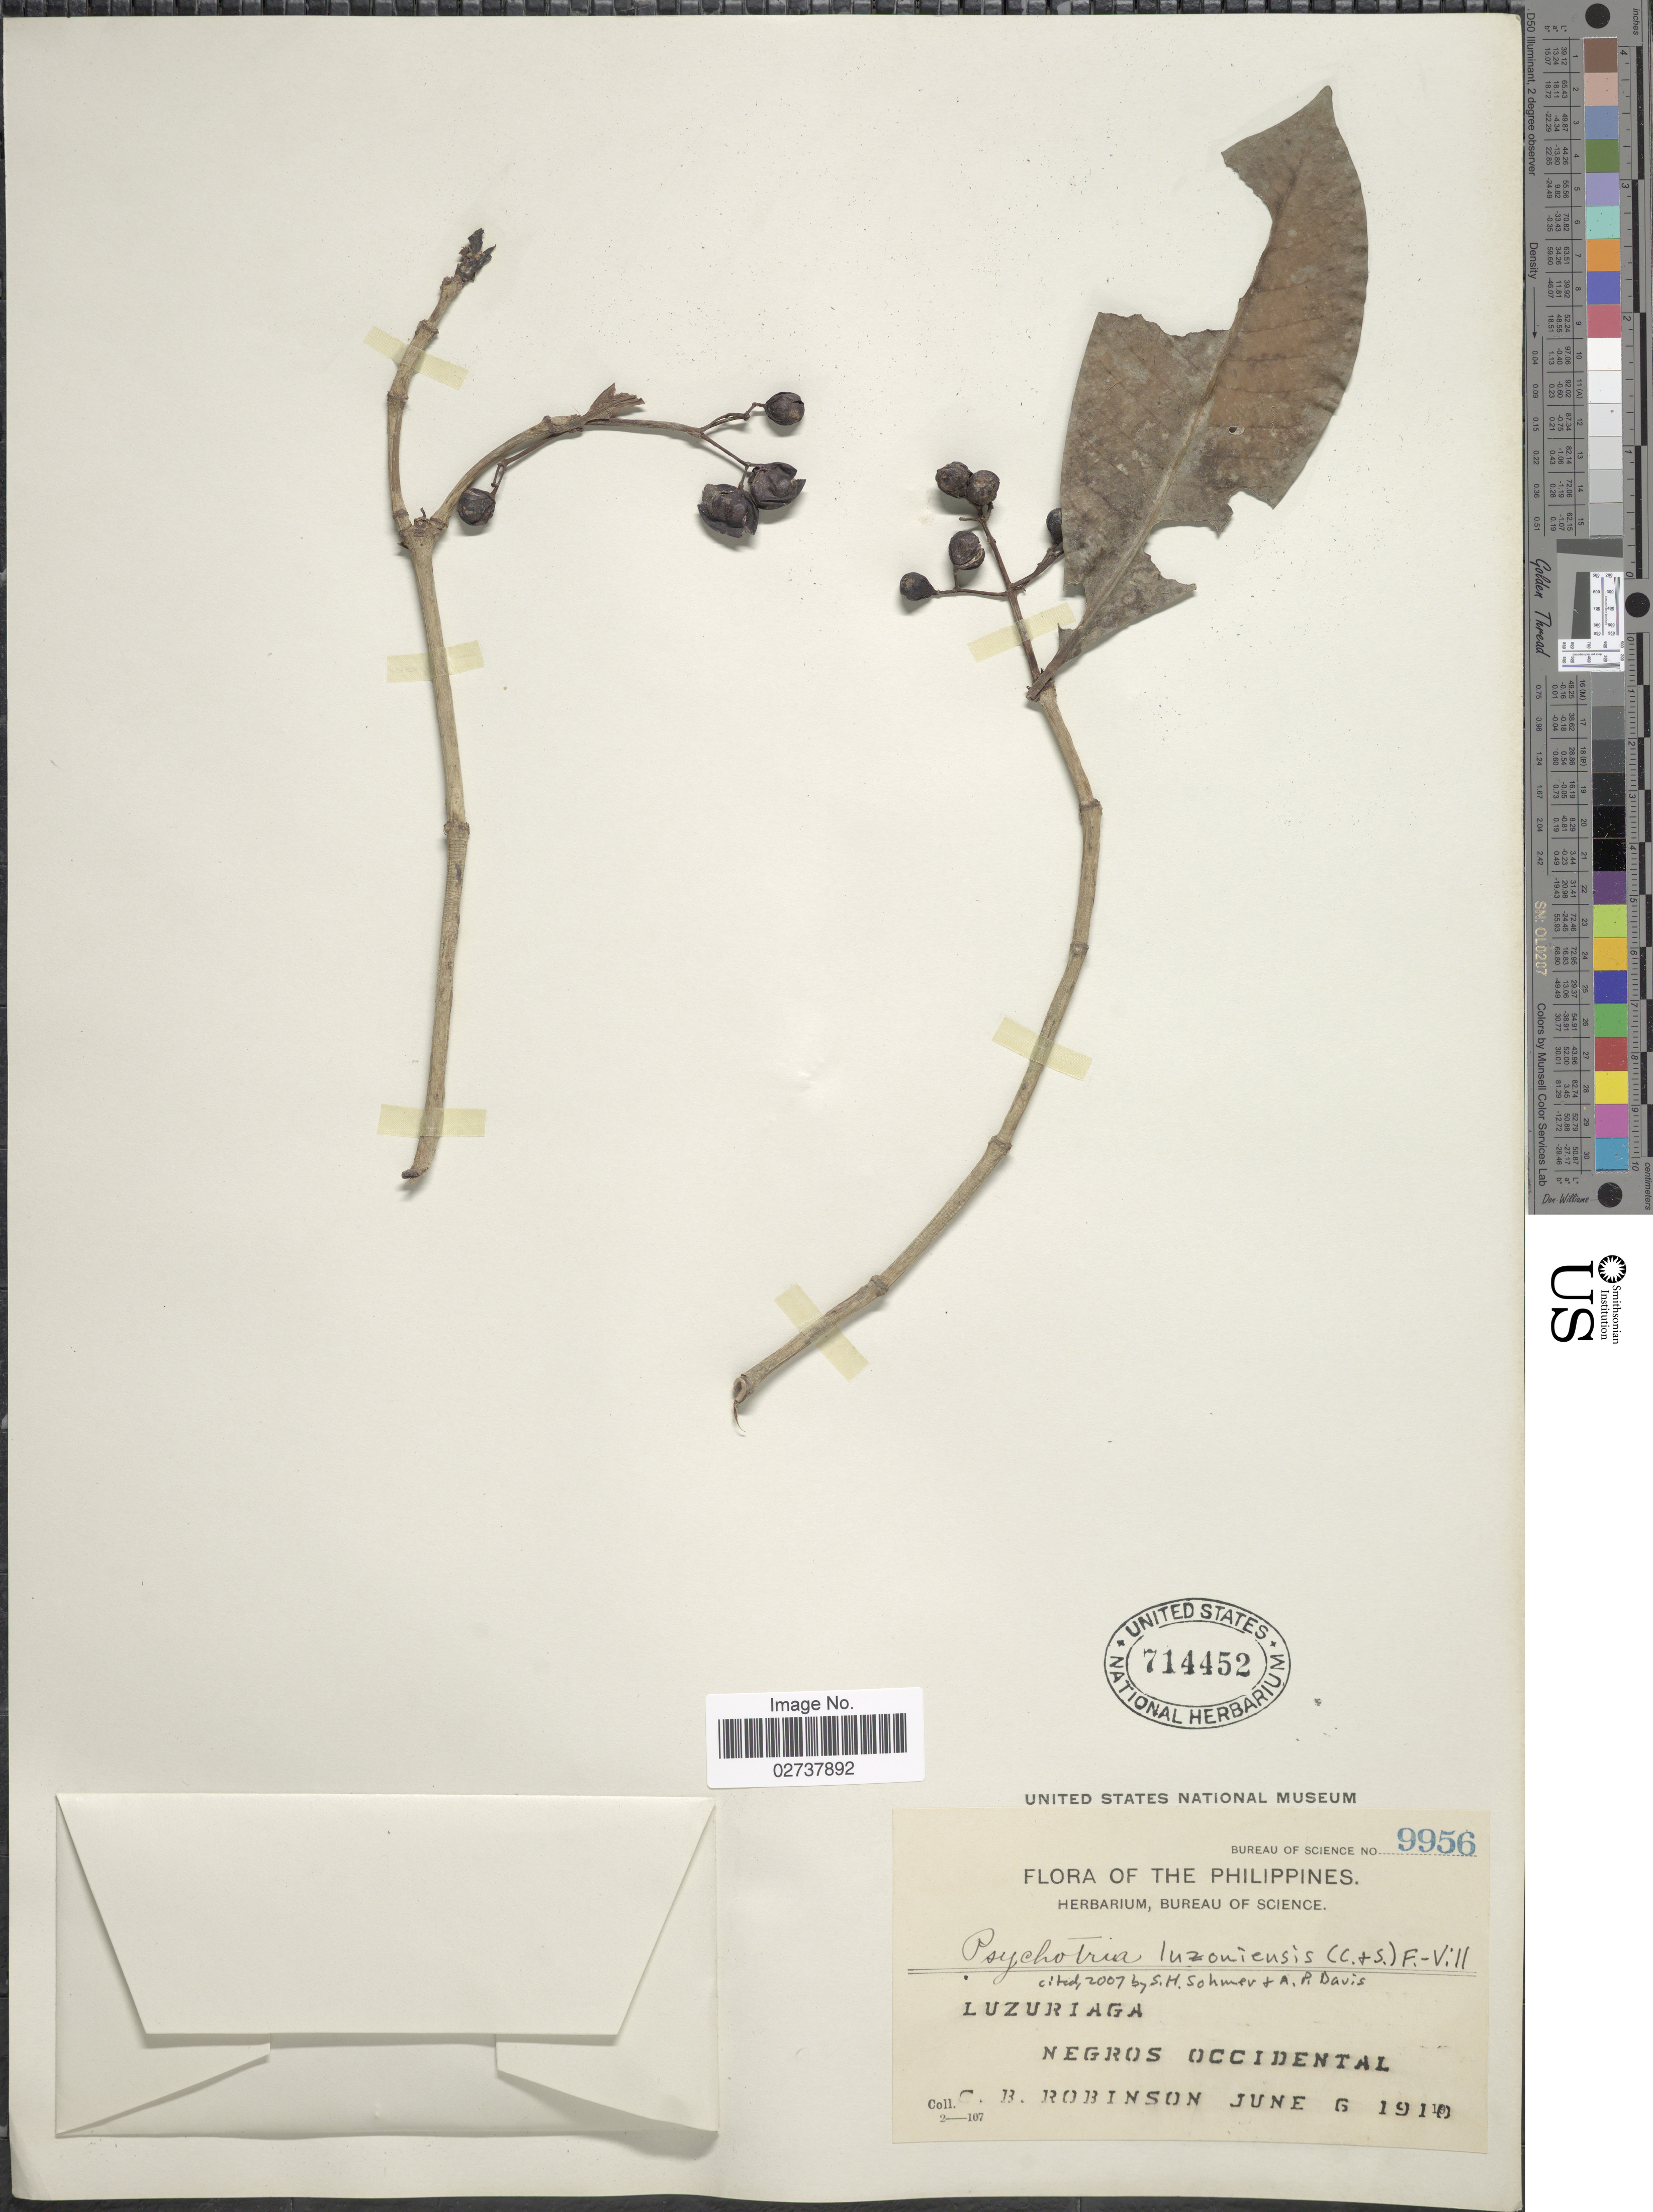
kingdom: Plantae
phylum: Tracheophyta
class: Magnoliopsida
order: Gentianales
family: Rubiaceae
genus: Psychotria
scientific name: Psychotria luzoniensis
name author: (Cham. & Schltdl.) Fern.-Vill.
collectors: C. Robinson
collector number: Bureau of Science 9956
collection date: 1910-06-06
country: Philippines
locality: Luzuriaga, Negros Occidental.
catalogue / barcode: US 714452